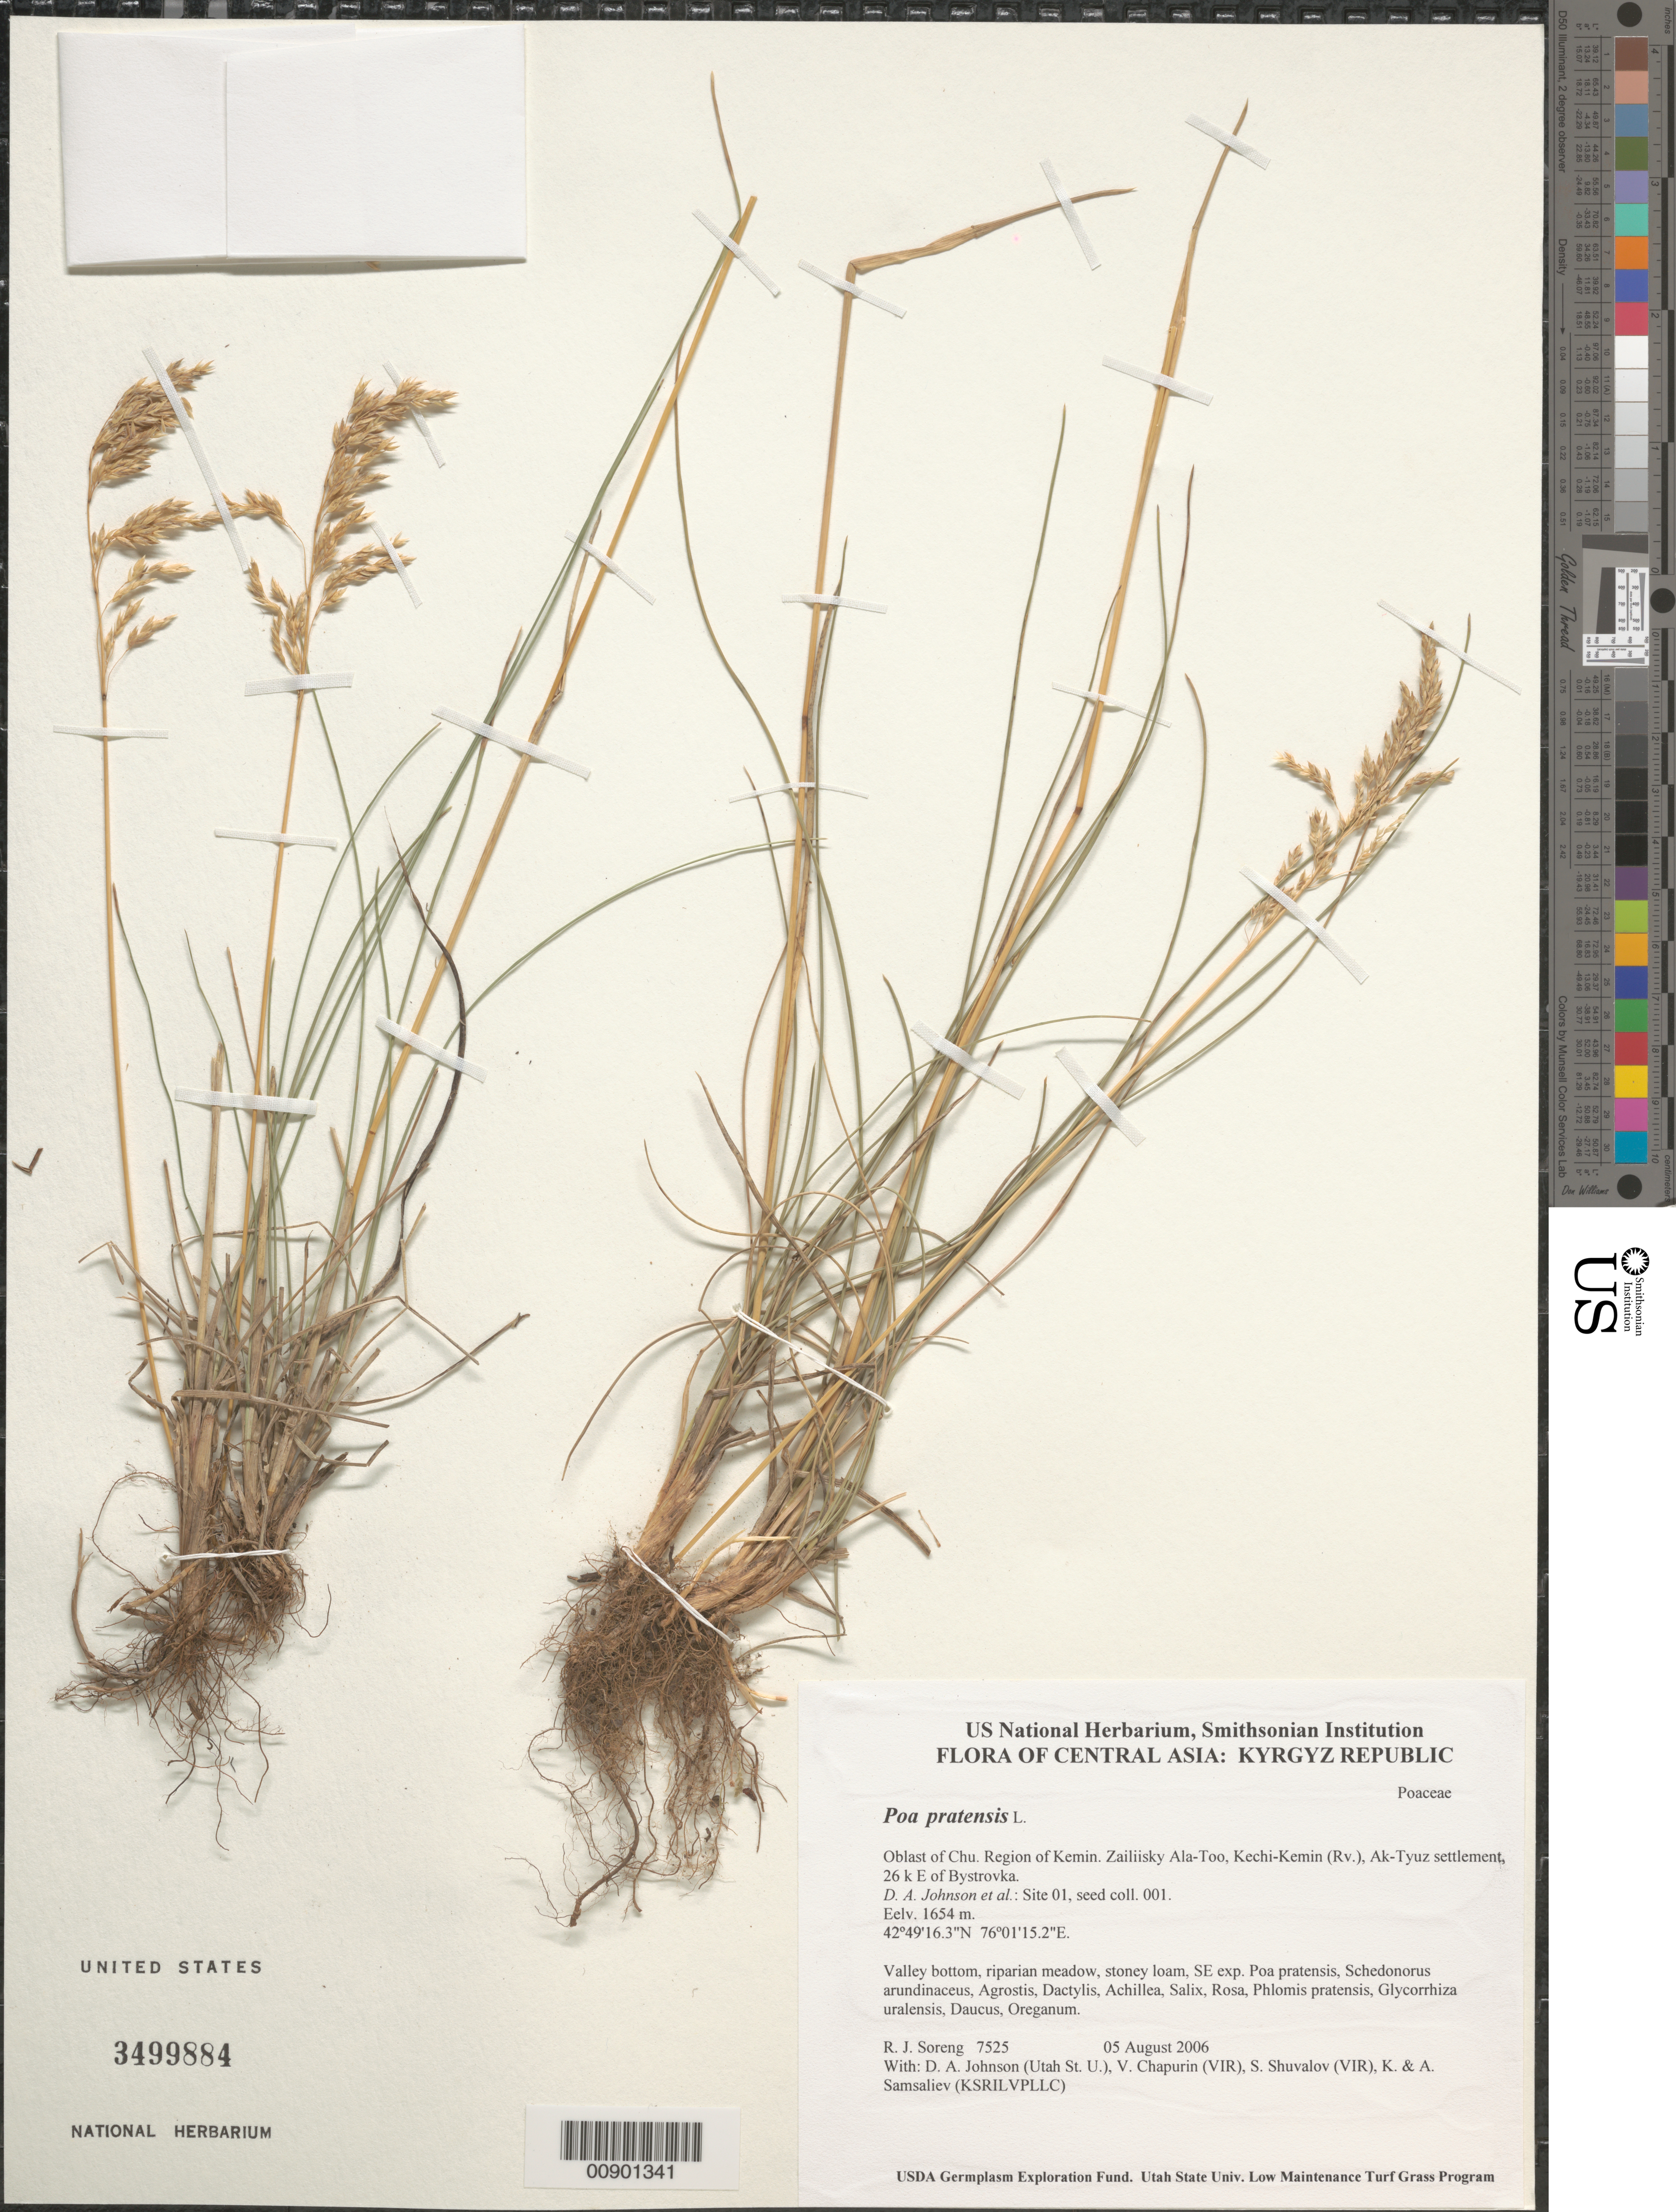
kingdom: Plantae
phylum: Tracheophyta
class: Liliopsida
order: Poales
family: Poaceae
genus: Poa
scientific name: Poa pratensis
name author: L.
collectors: R. J. Soreng, D. Johnson, S. Shuvalov, V. Chapurin, K. Samsaliev & A. Samsaliev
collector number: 7525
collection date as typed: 05 Aug 2006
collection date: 2006-08-05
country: Kyrgyzstan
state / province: Chu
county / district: Kemin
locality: Zailiisky Ala-Too, Kechi-Kemin (Rv.), Ak-Tyuz settlement, 26 km E of Bystrovka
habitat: Valley bottom, riparian meadow, stoney loam, SE exp.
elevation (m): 1654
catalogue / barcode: US 3499884